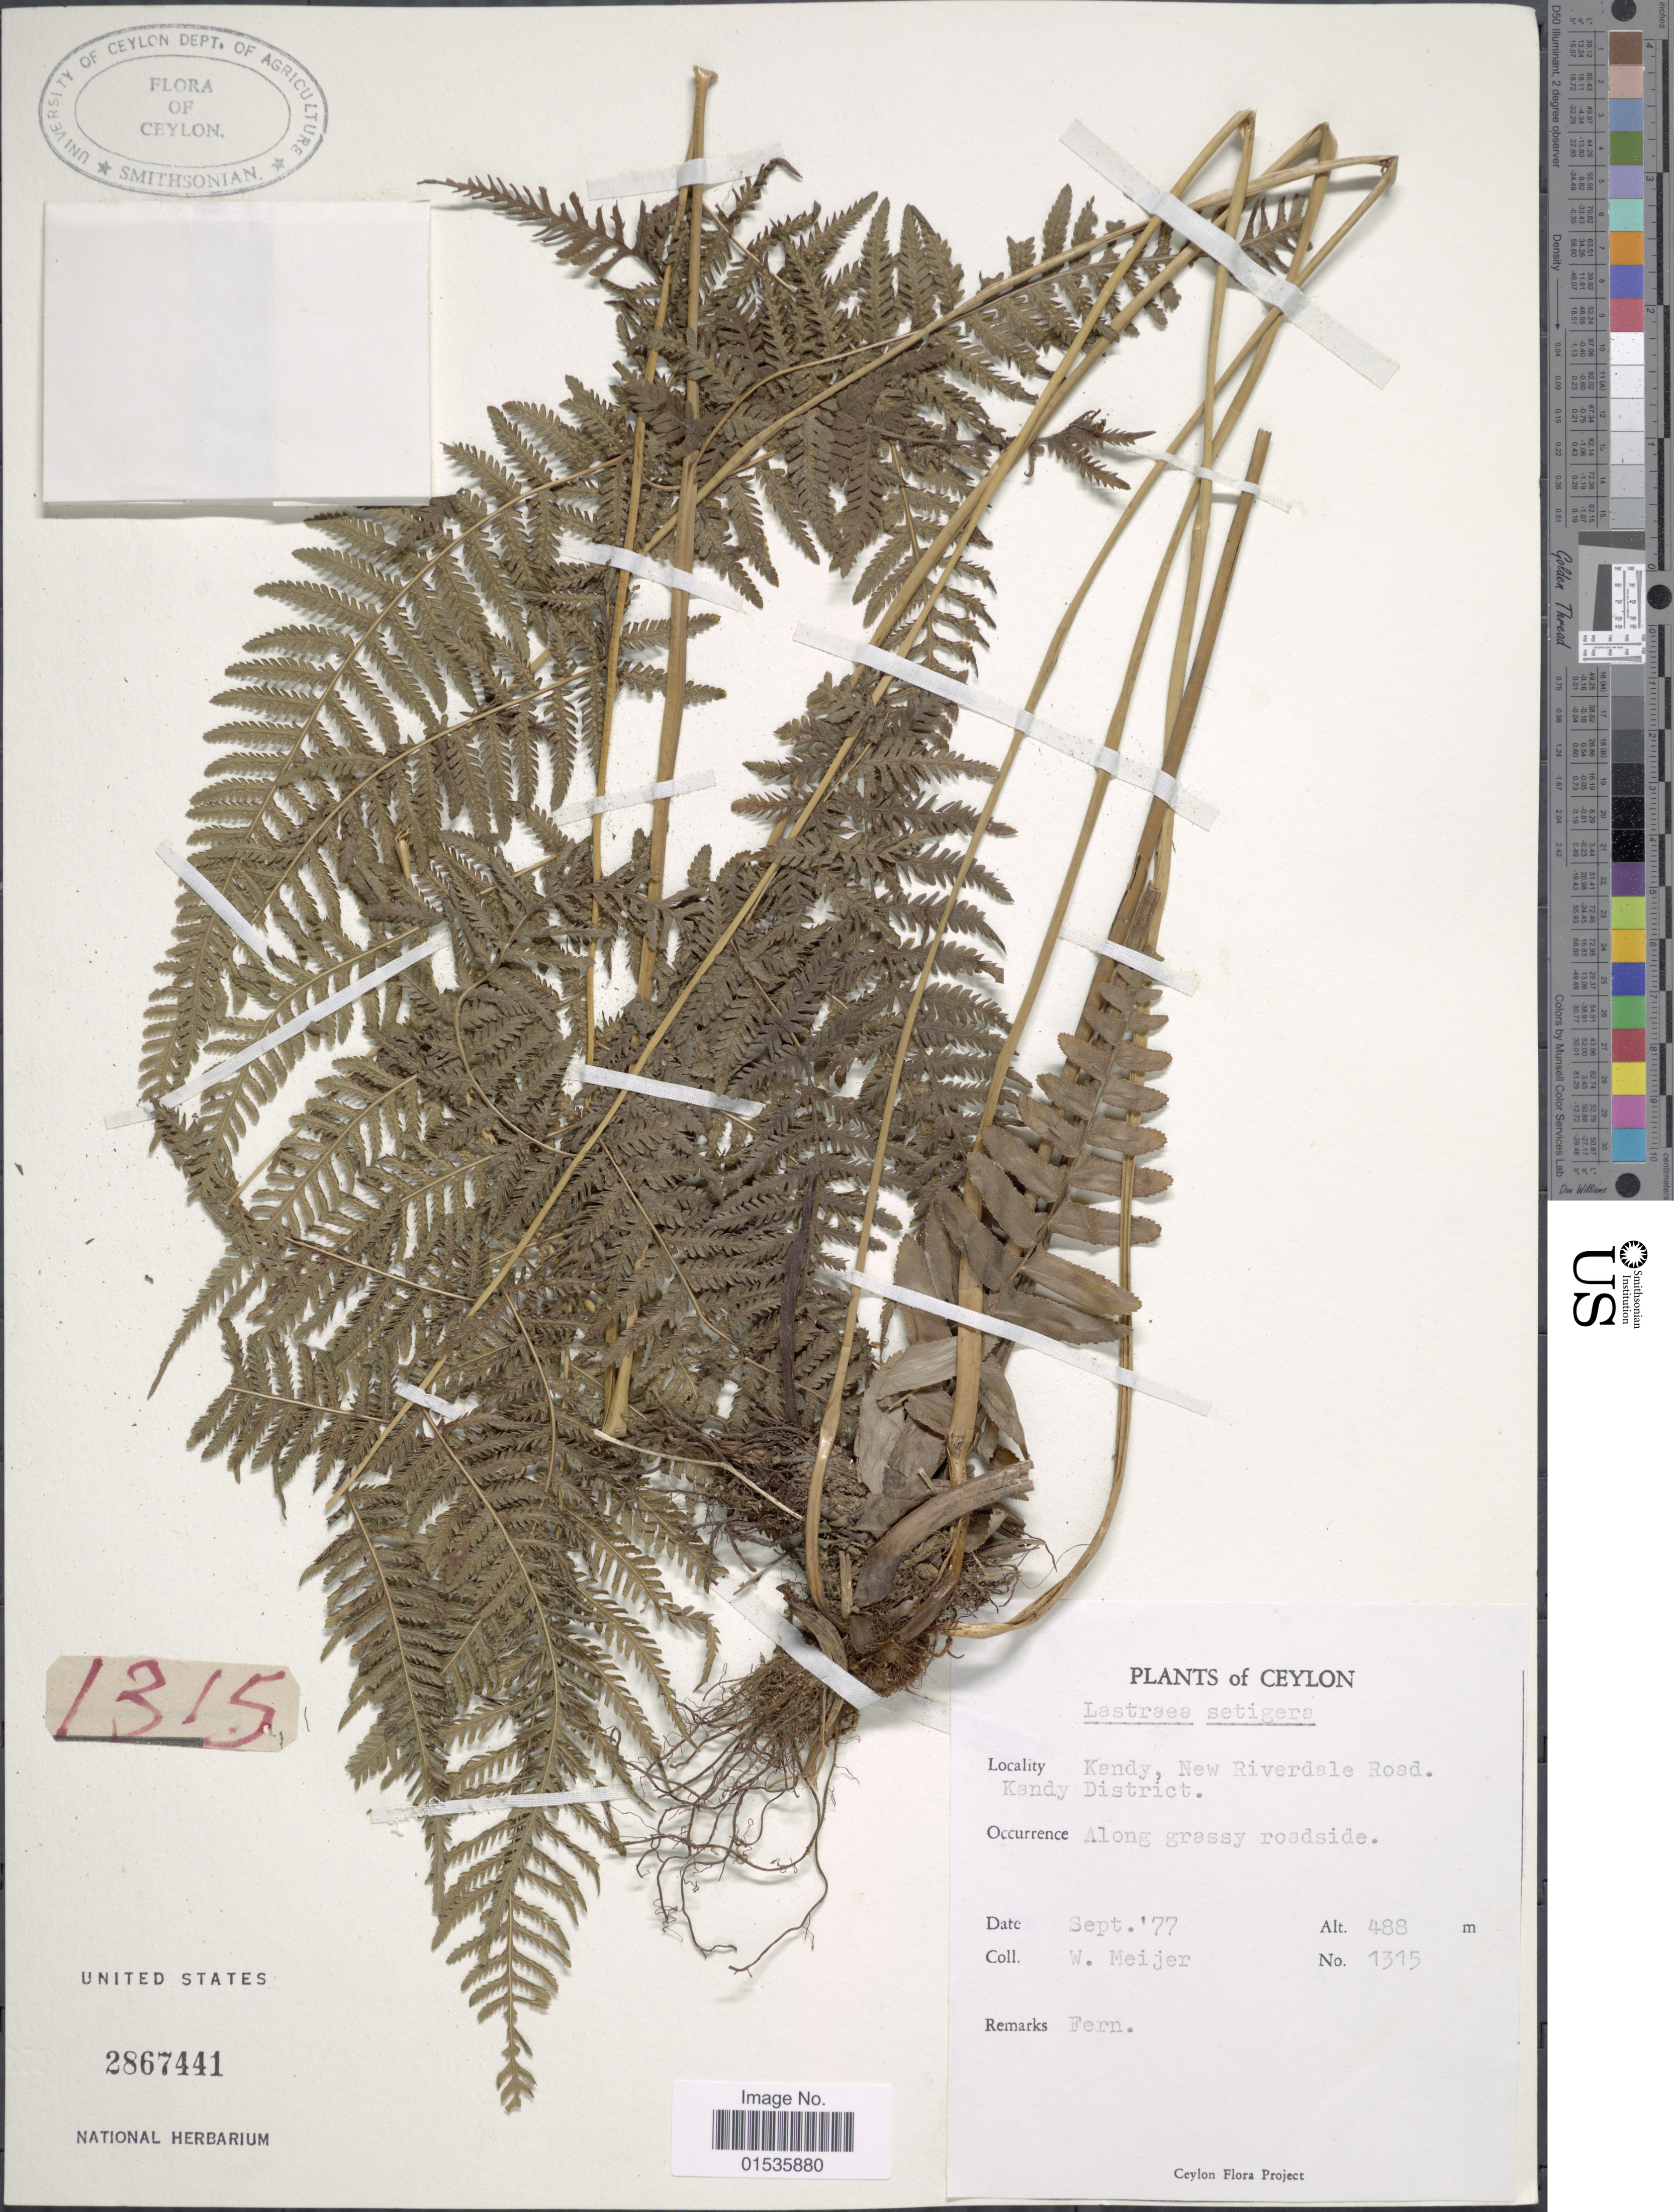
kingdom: Plantae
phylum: Tracheophyta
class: Polypodiopsida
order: Polypodiales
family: Thelypteridaceae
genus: Macrothelypteris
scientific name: Macrothelypteris setigera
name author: (Gaudich.) Ching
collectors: W. Meijer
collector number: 1315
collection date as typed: Transcribed d/m/y: /9/77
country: Sri Lanka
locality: Ceylon. Kandy, New Riverdale Road Kandy District.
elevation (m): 488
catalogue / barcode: US 2867441